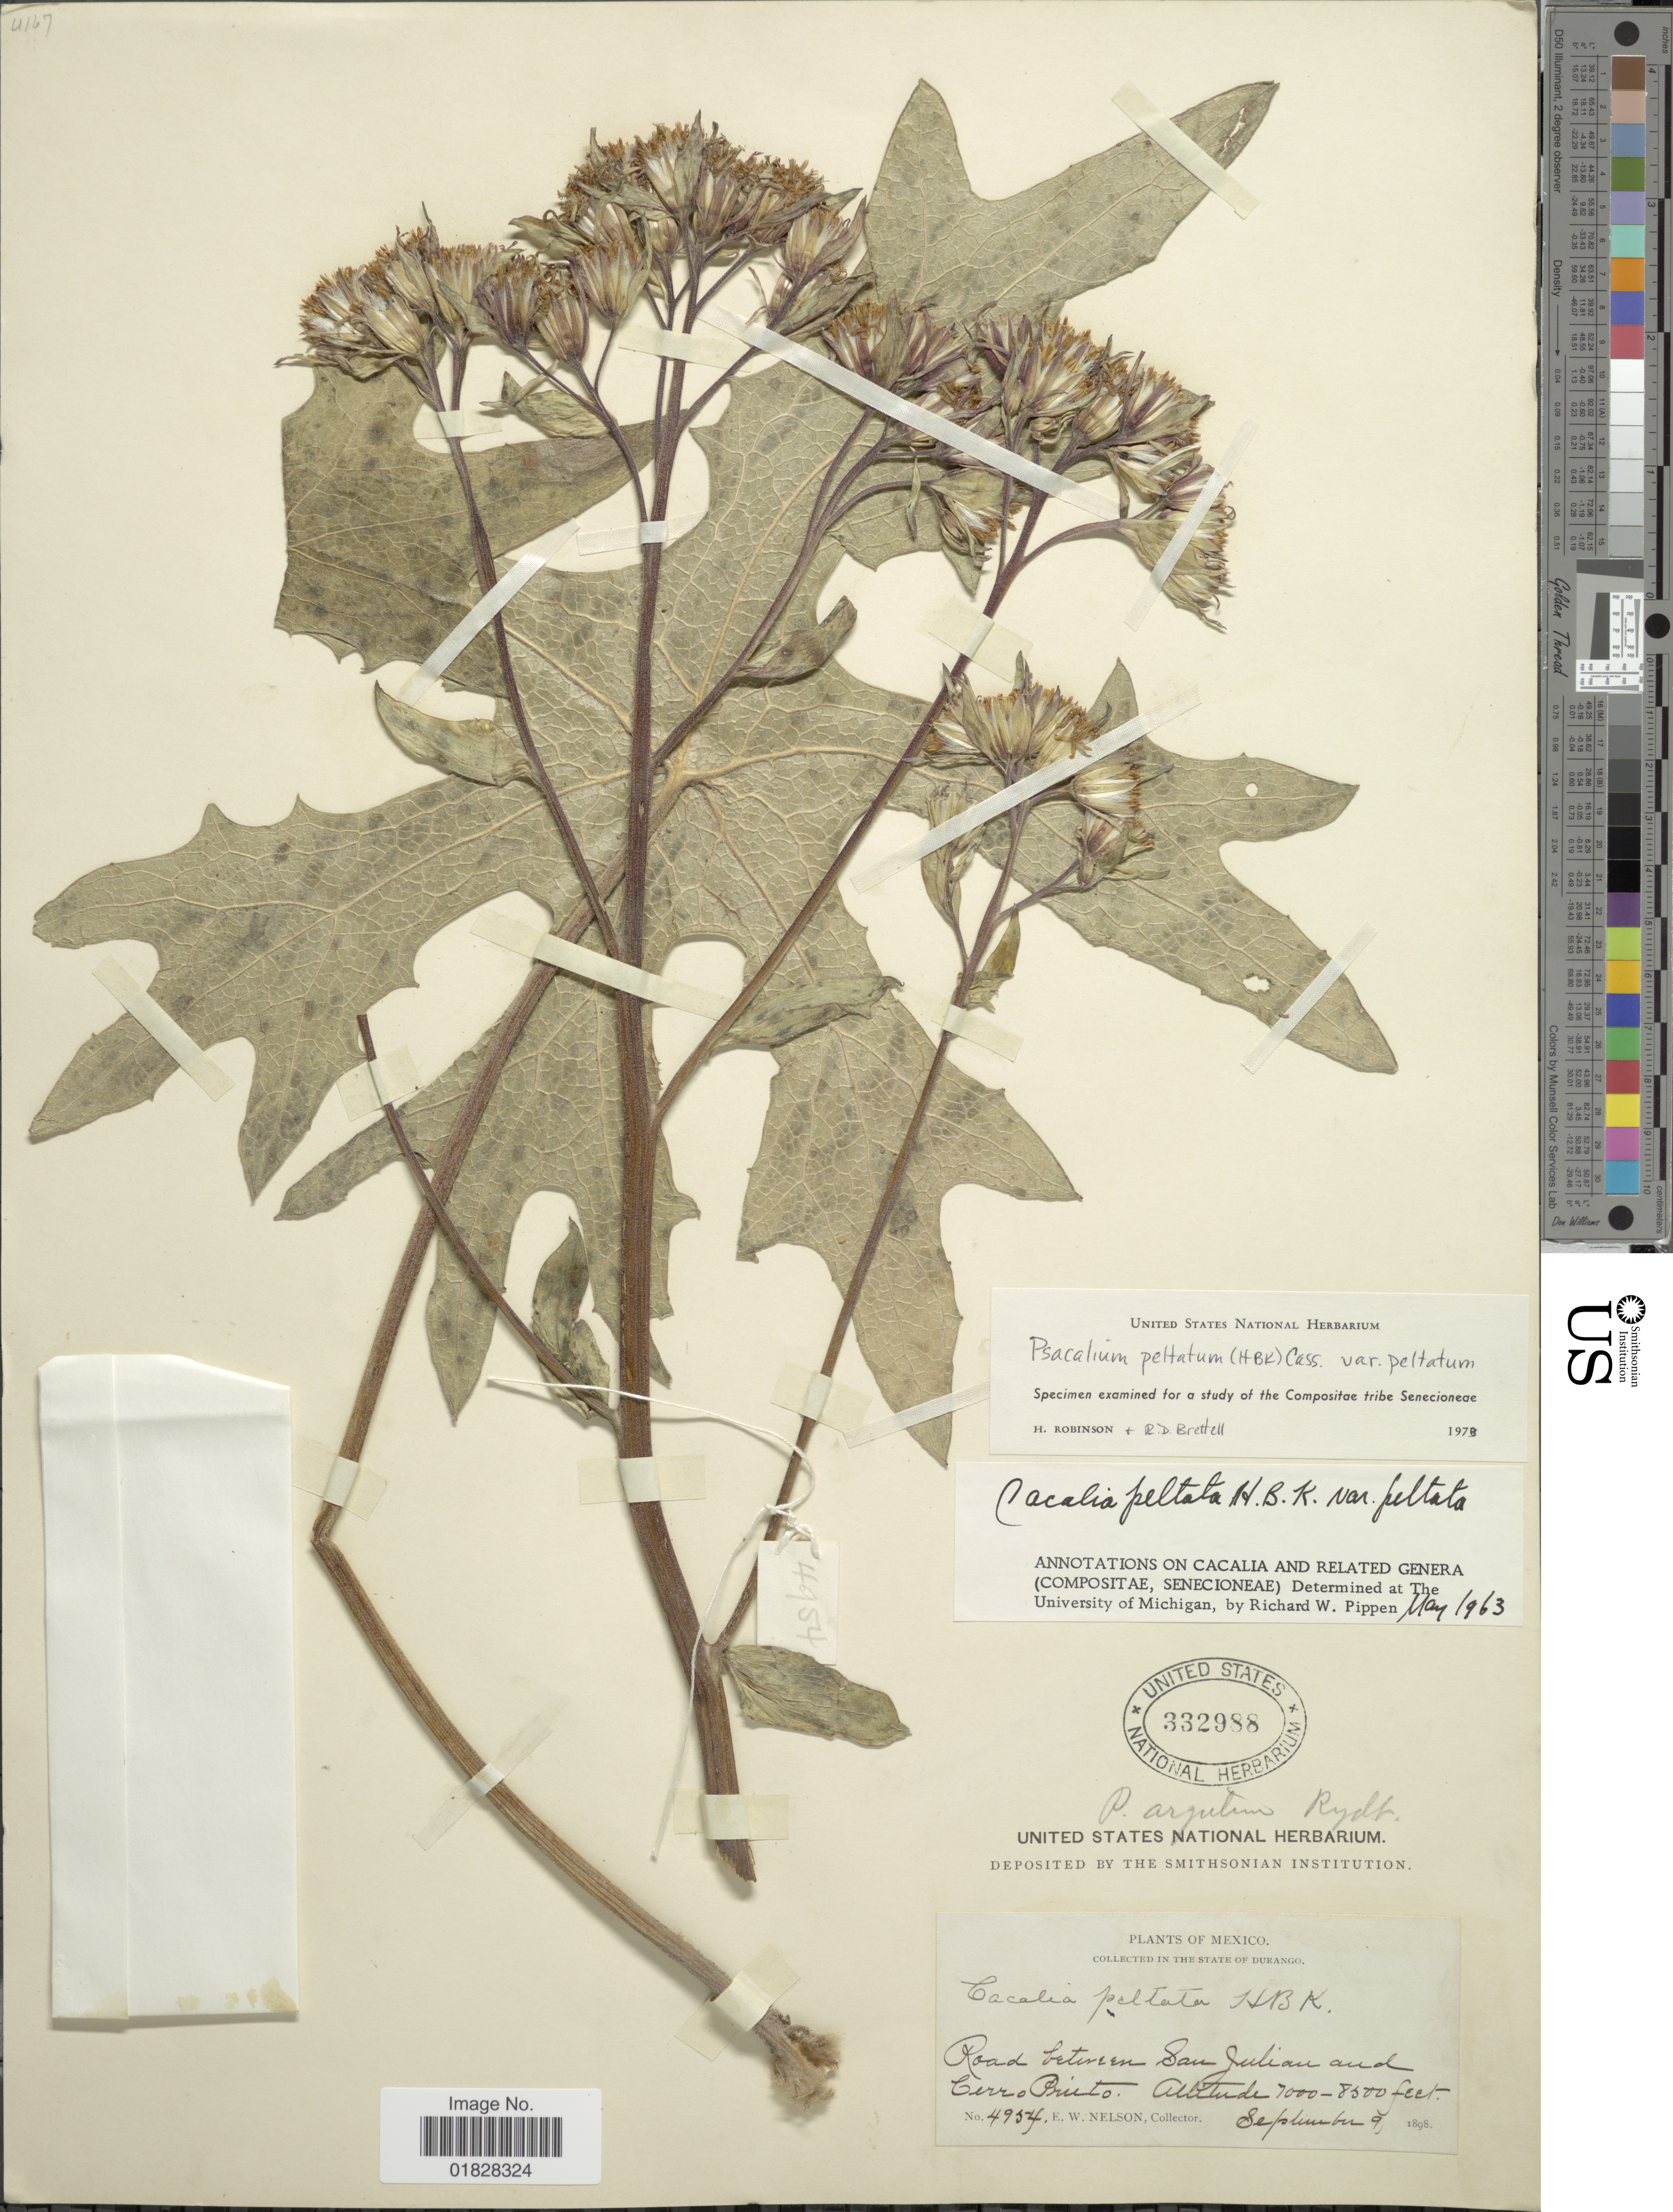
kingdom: Plantae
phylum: Tracheophyta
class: Magnoliopsida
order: Asterales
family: Asteraceae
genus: Psacalium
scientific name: Psacalium peltatum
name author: Cass.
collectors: E. W. Nelson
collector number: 4954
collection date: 1898-09-09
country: Mexico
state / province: Durango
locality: In the state of Durango. Road between San Julian and Cerro Prieto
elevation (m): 2134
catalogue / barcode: US 332988